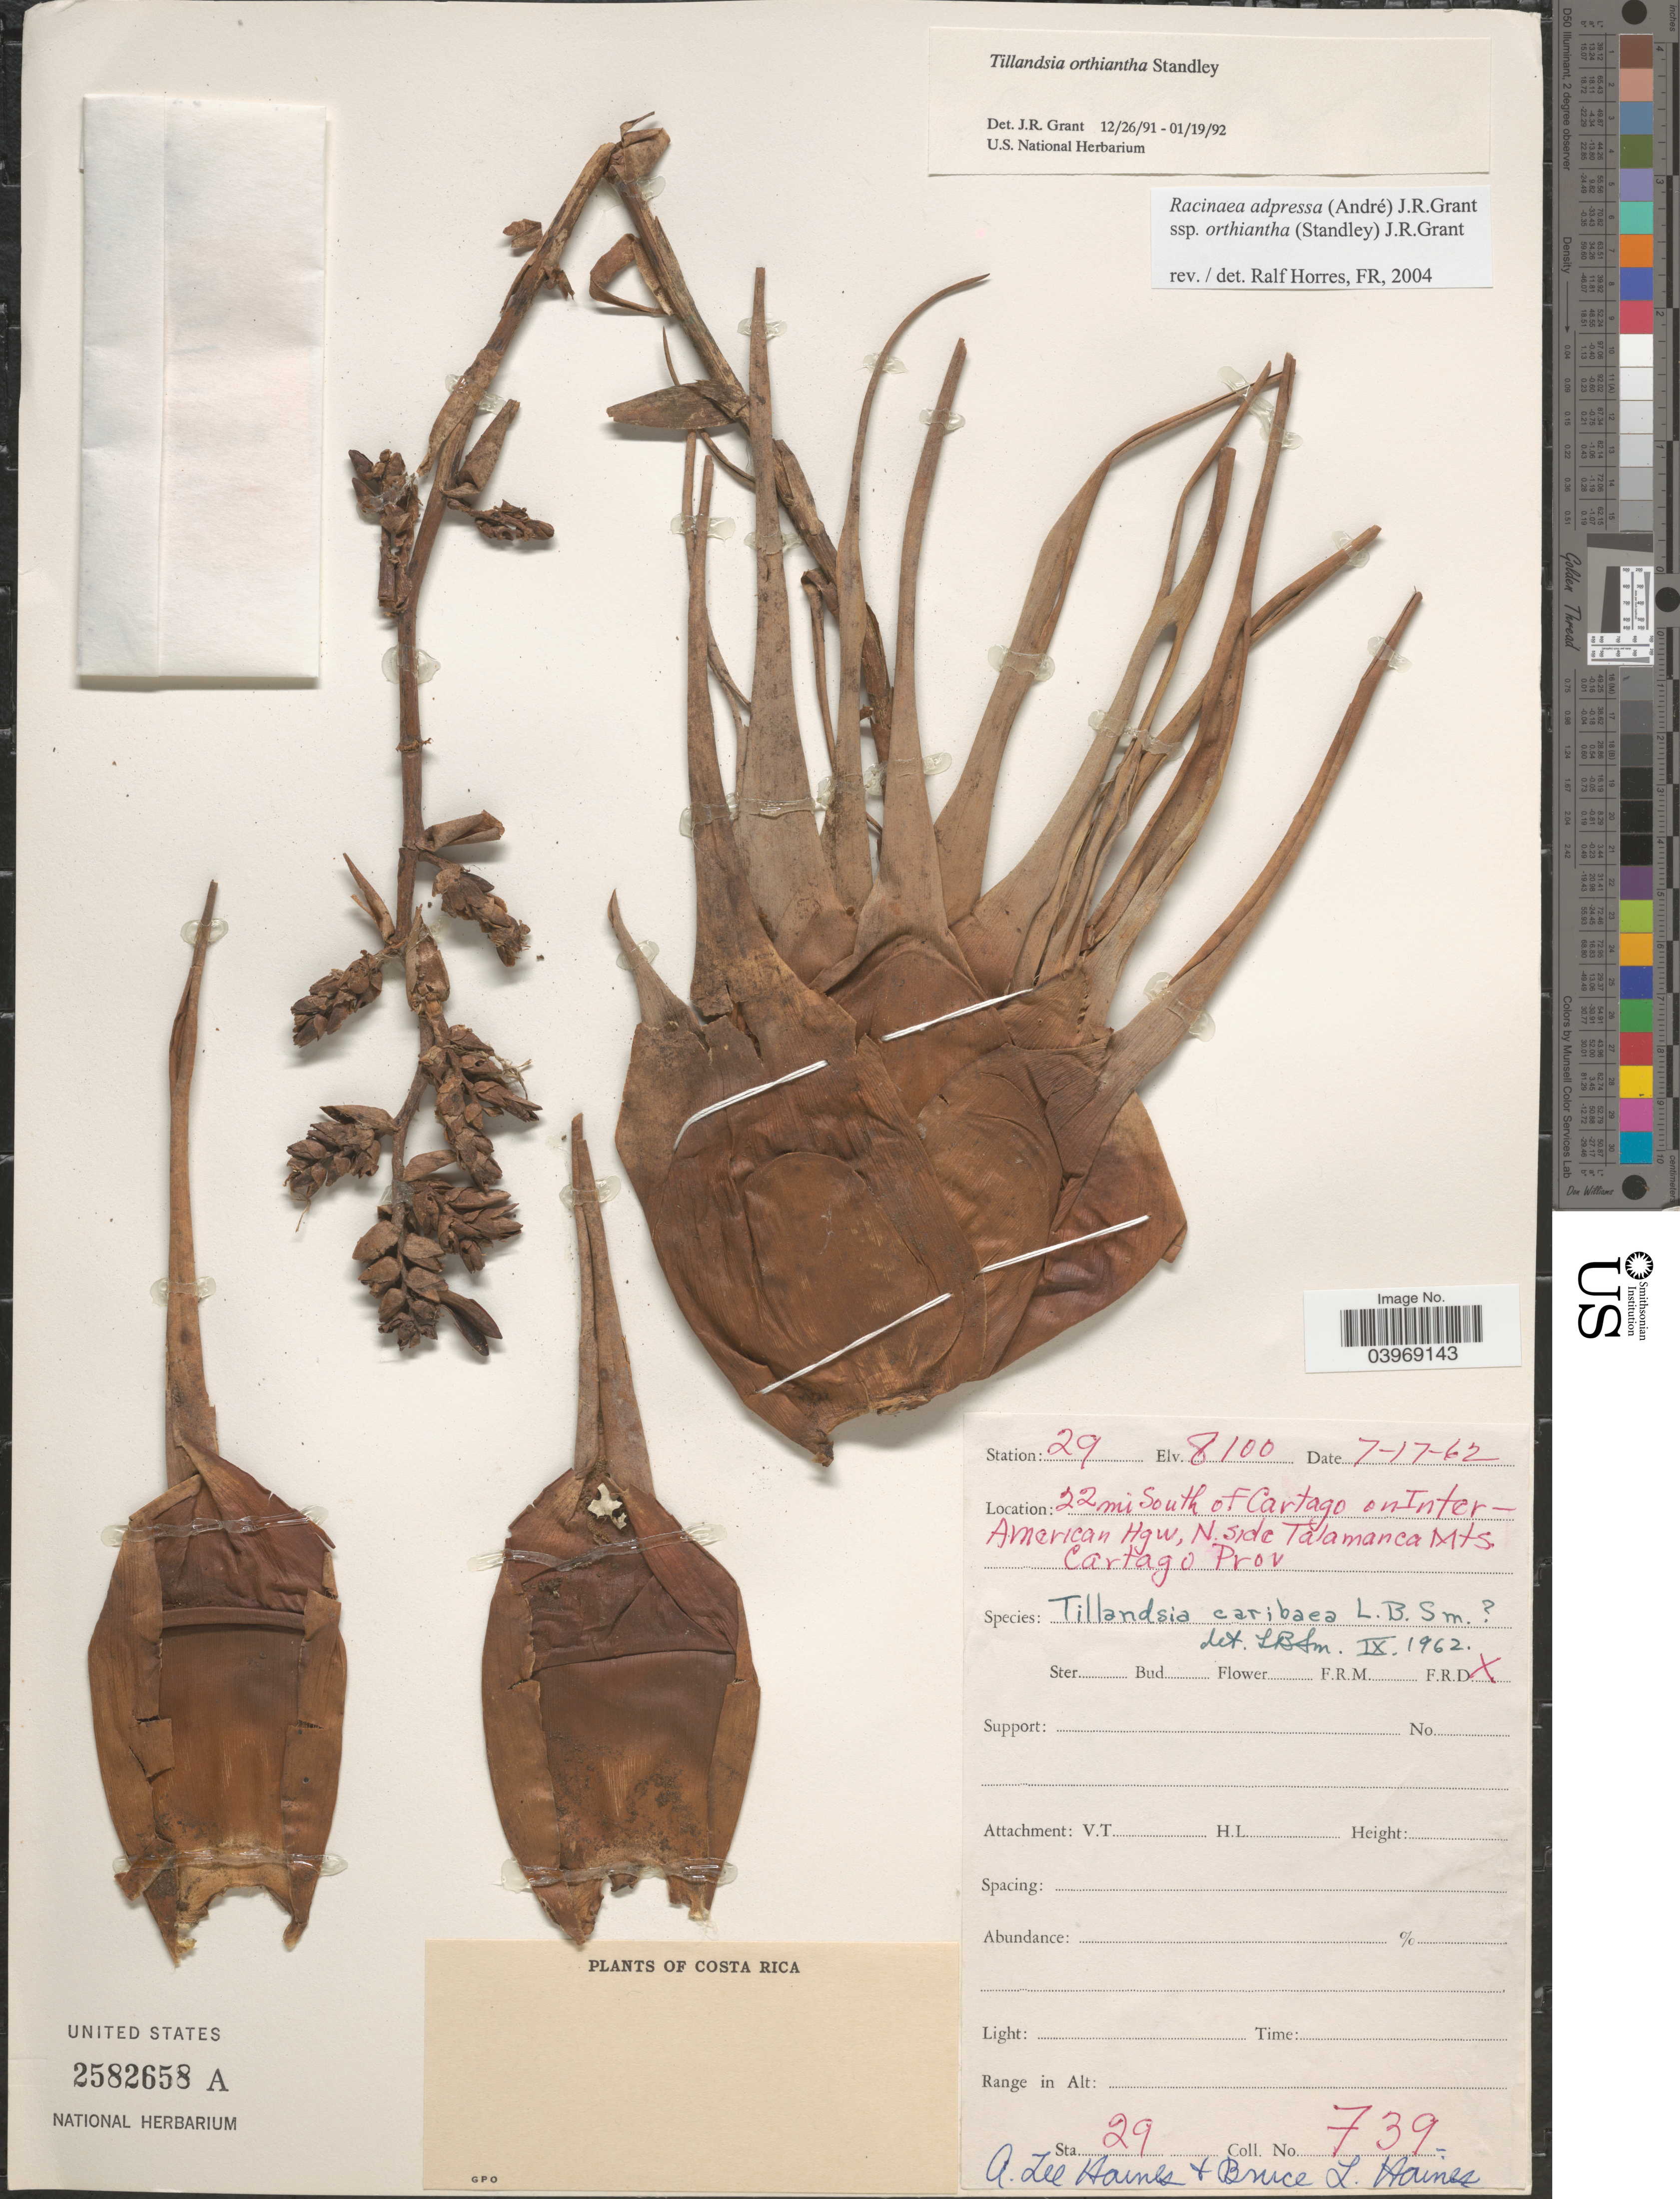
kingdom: Plantae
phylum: Tracheophyta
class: Liliopsida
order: Poales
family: Bromeliaceae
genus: Racinaea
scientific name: Racinaea adpressa subsp. orthiantha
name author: (Standl.) J.R. Grant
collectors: A. L. Haines & B. L. Haines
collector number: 739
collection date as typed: Transcribed d/m/y: 17/7/62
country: Costa Rica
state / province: Cartago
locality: Station 29. 22 mi south of Cartago on Inter-American Hgw. N side Talamanca Mts.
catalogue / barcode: US 2582658A